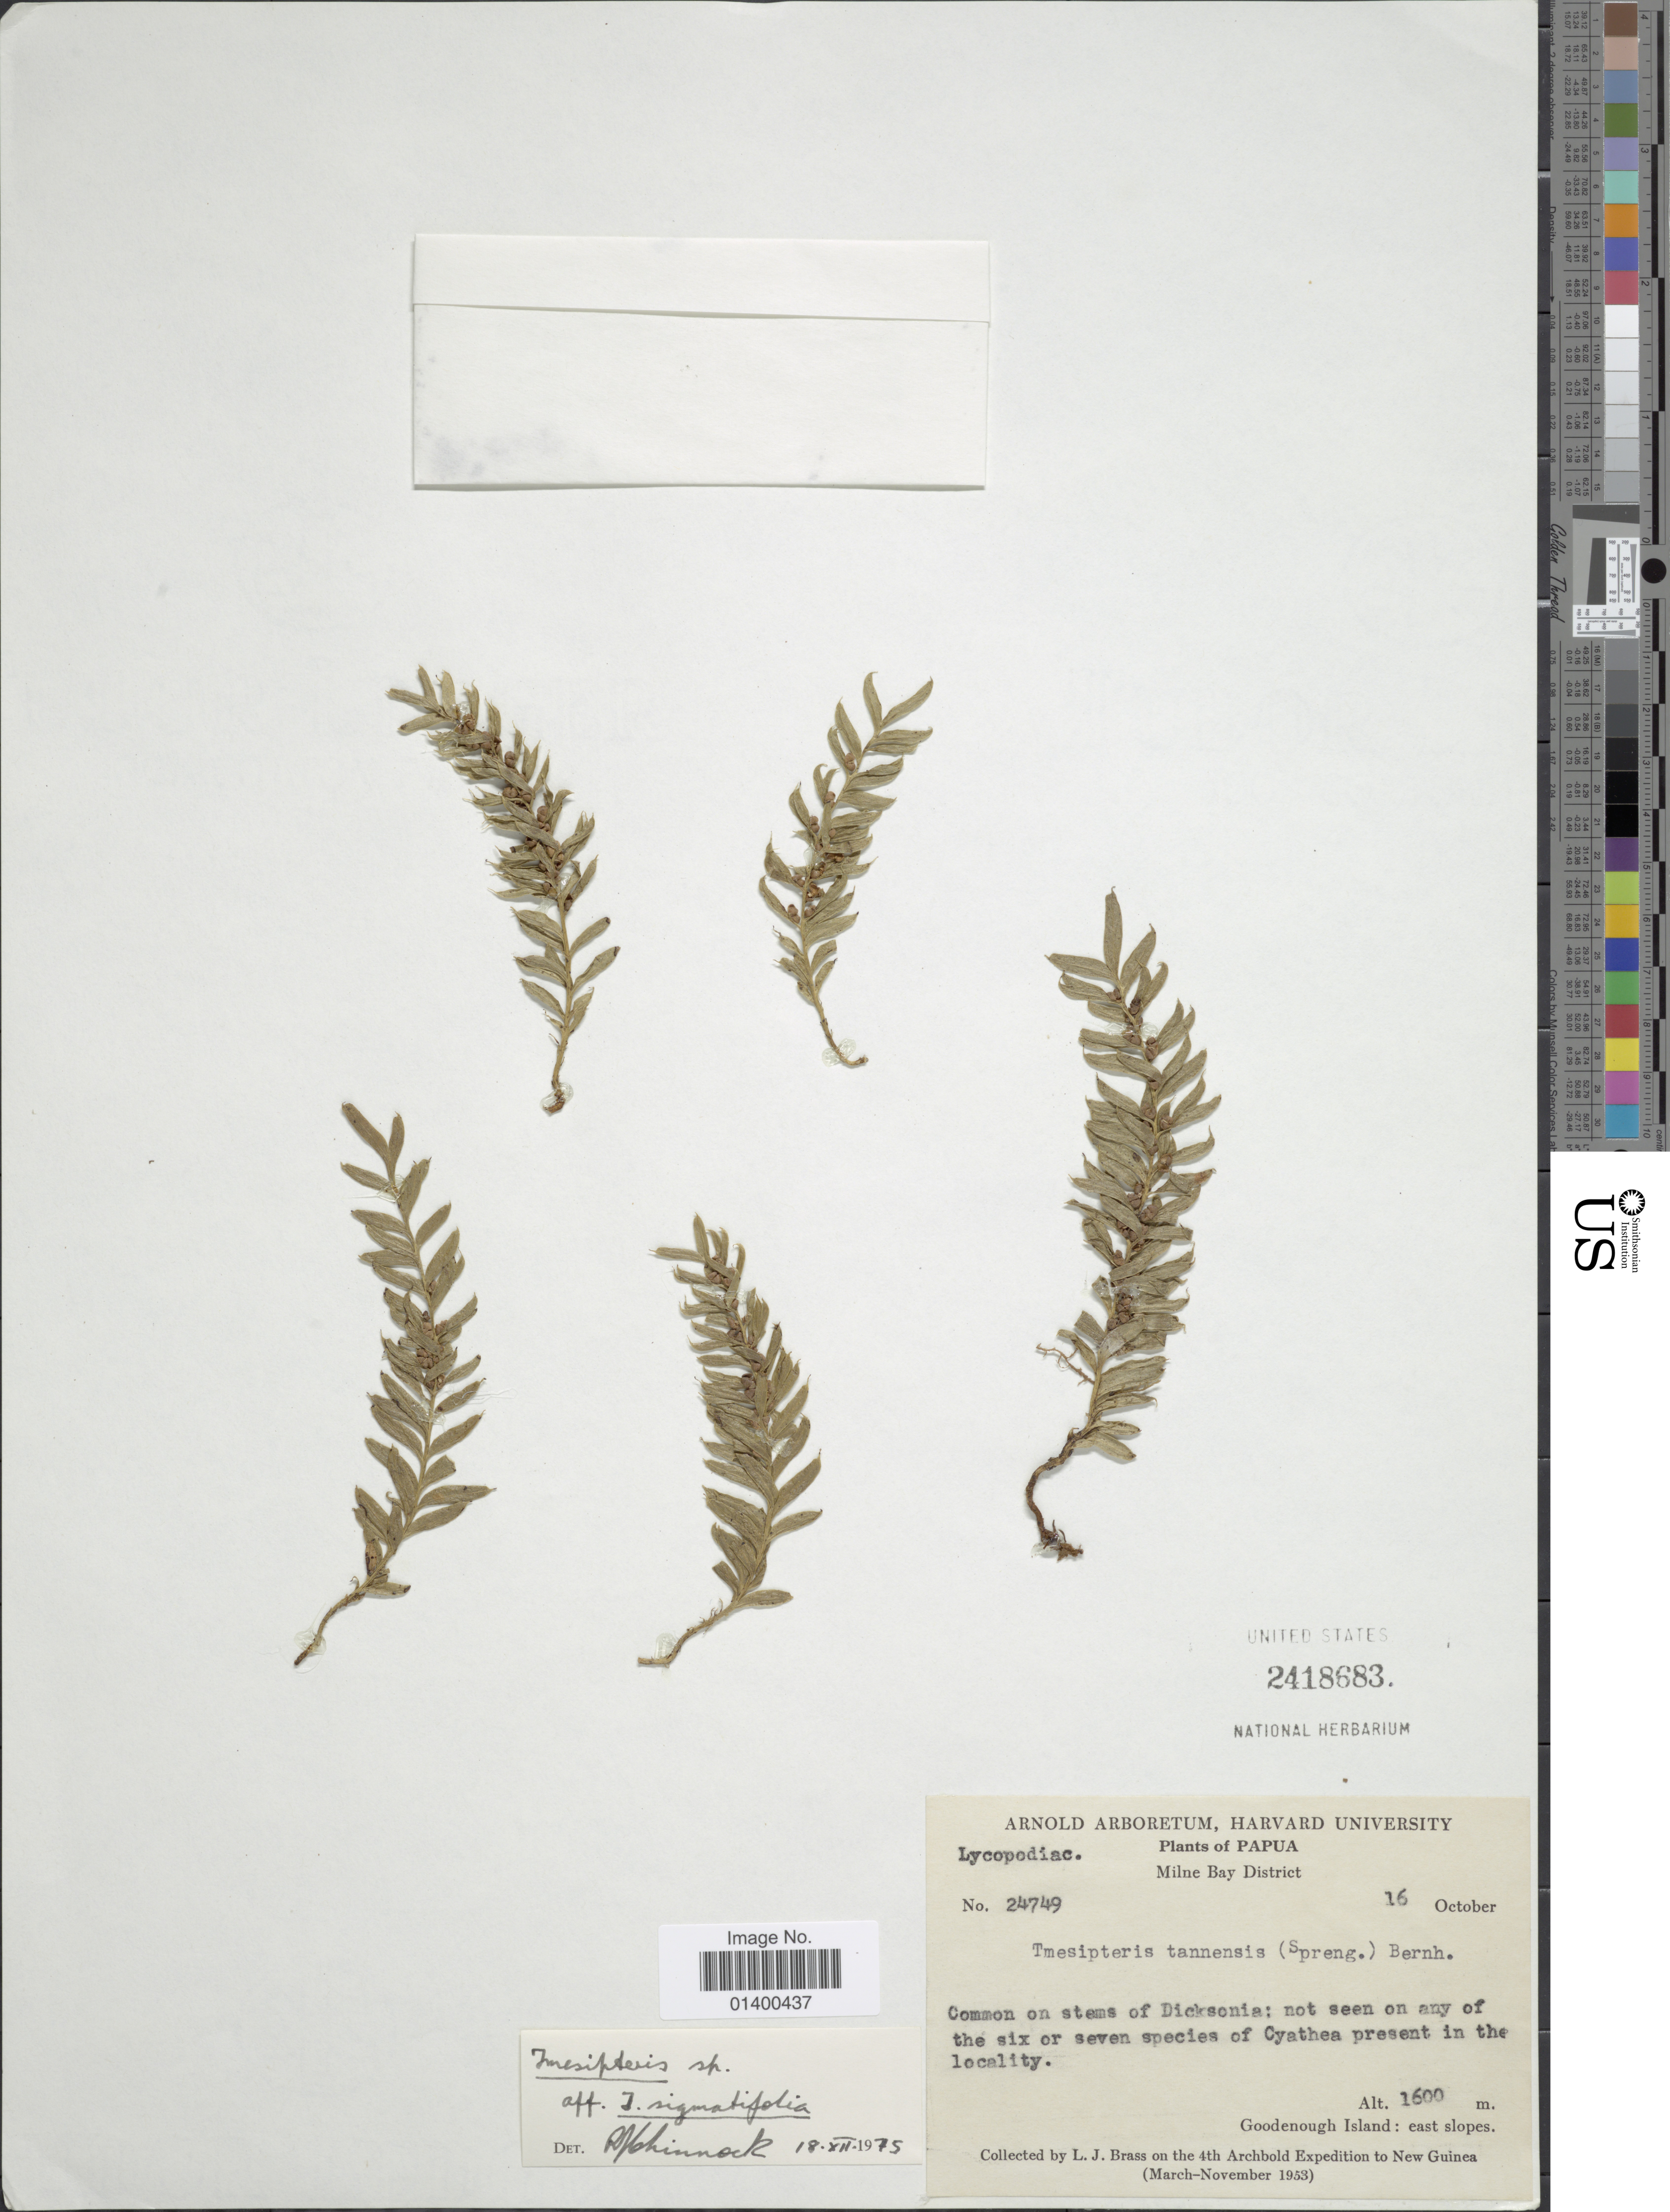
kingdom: Plantae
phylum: Tracheophyta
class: Polypodiopsida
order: Psilotales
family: Psilotaceae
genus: Tmesipteris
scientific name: Tmesipteris sigmatifolia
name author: Chinnock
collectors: L. J. Brass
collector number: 24749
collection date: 1953-10-16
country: Papua New Guinea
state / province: Milne Bay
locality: Goodenough island: east slopes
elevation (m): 1600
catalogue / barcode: US 2418683